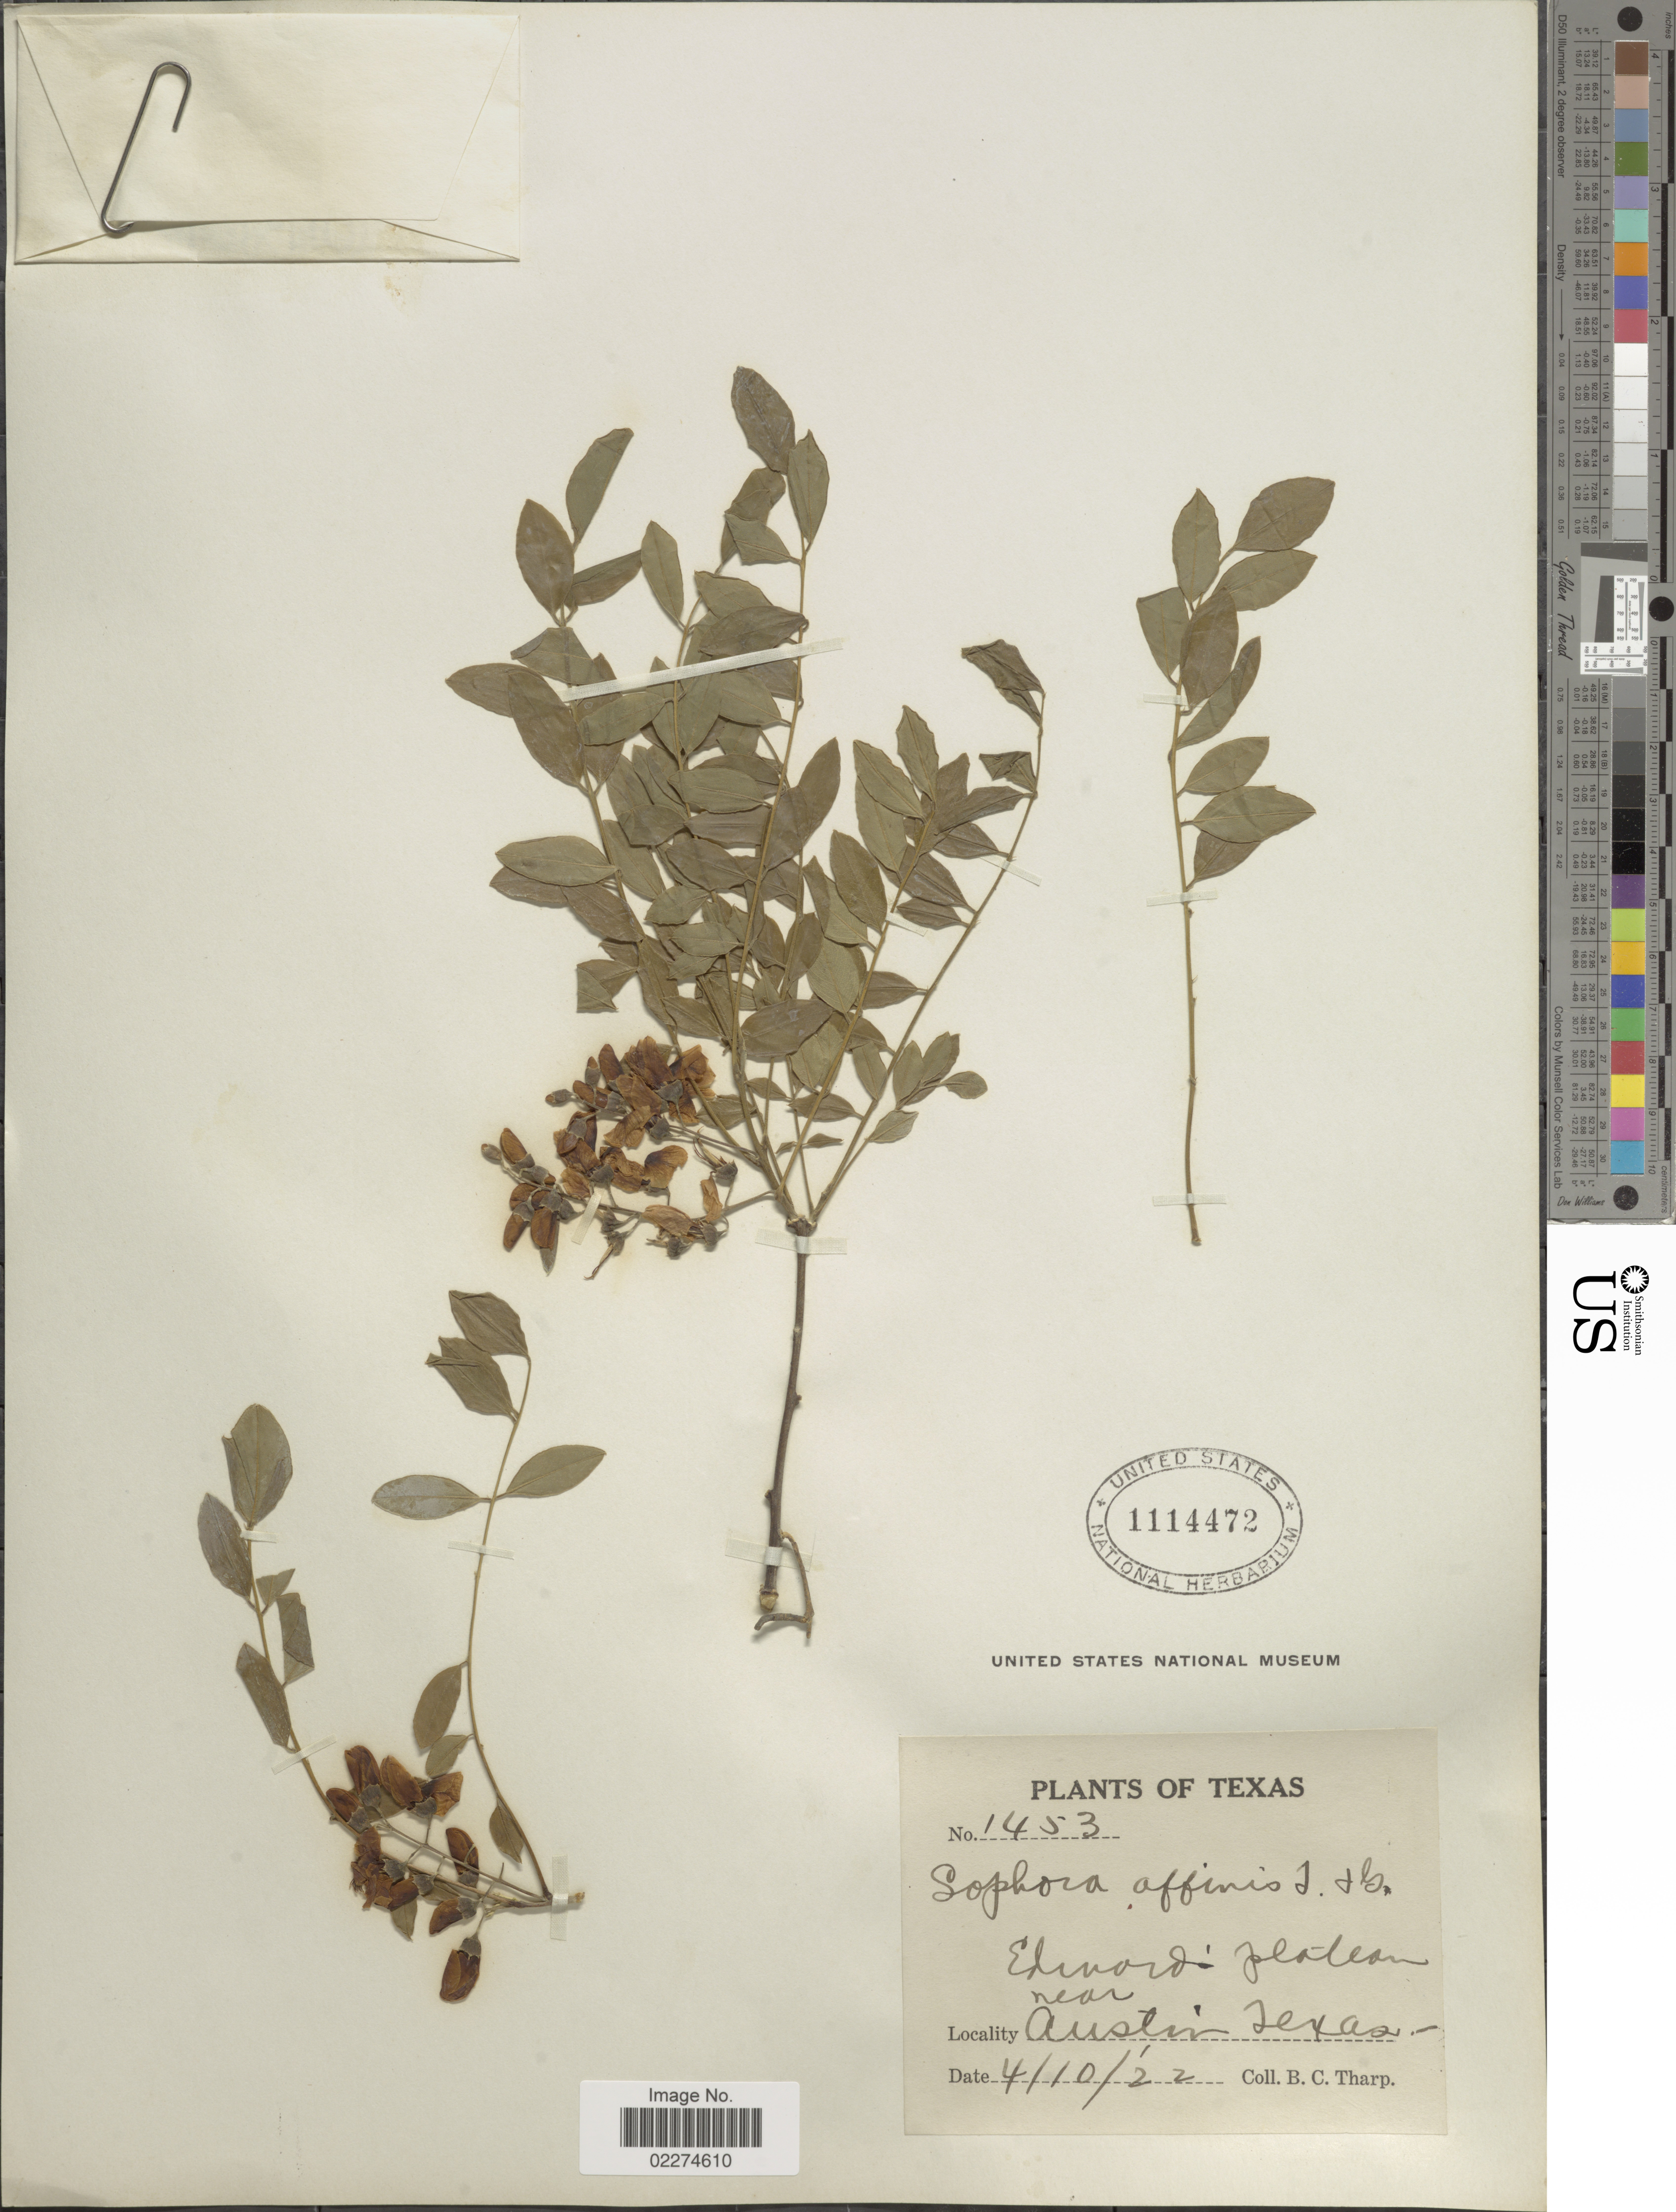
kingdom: Plantae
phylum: Tracheophyta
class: Magnoliopsida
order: Fabales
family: Fabaceae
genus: Sophora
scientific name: Sophora affinis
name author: Torr. & A. Gray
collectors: B. C. Tharp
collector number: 1453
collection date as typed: Transcribed d/m/y: 10/4/22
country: United States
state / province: Texas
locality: Elinois plateau near Austin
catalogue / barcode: US 1114472